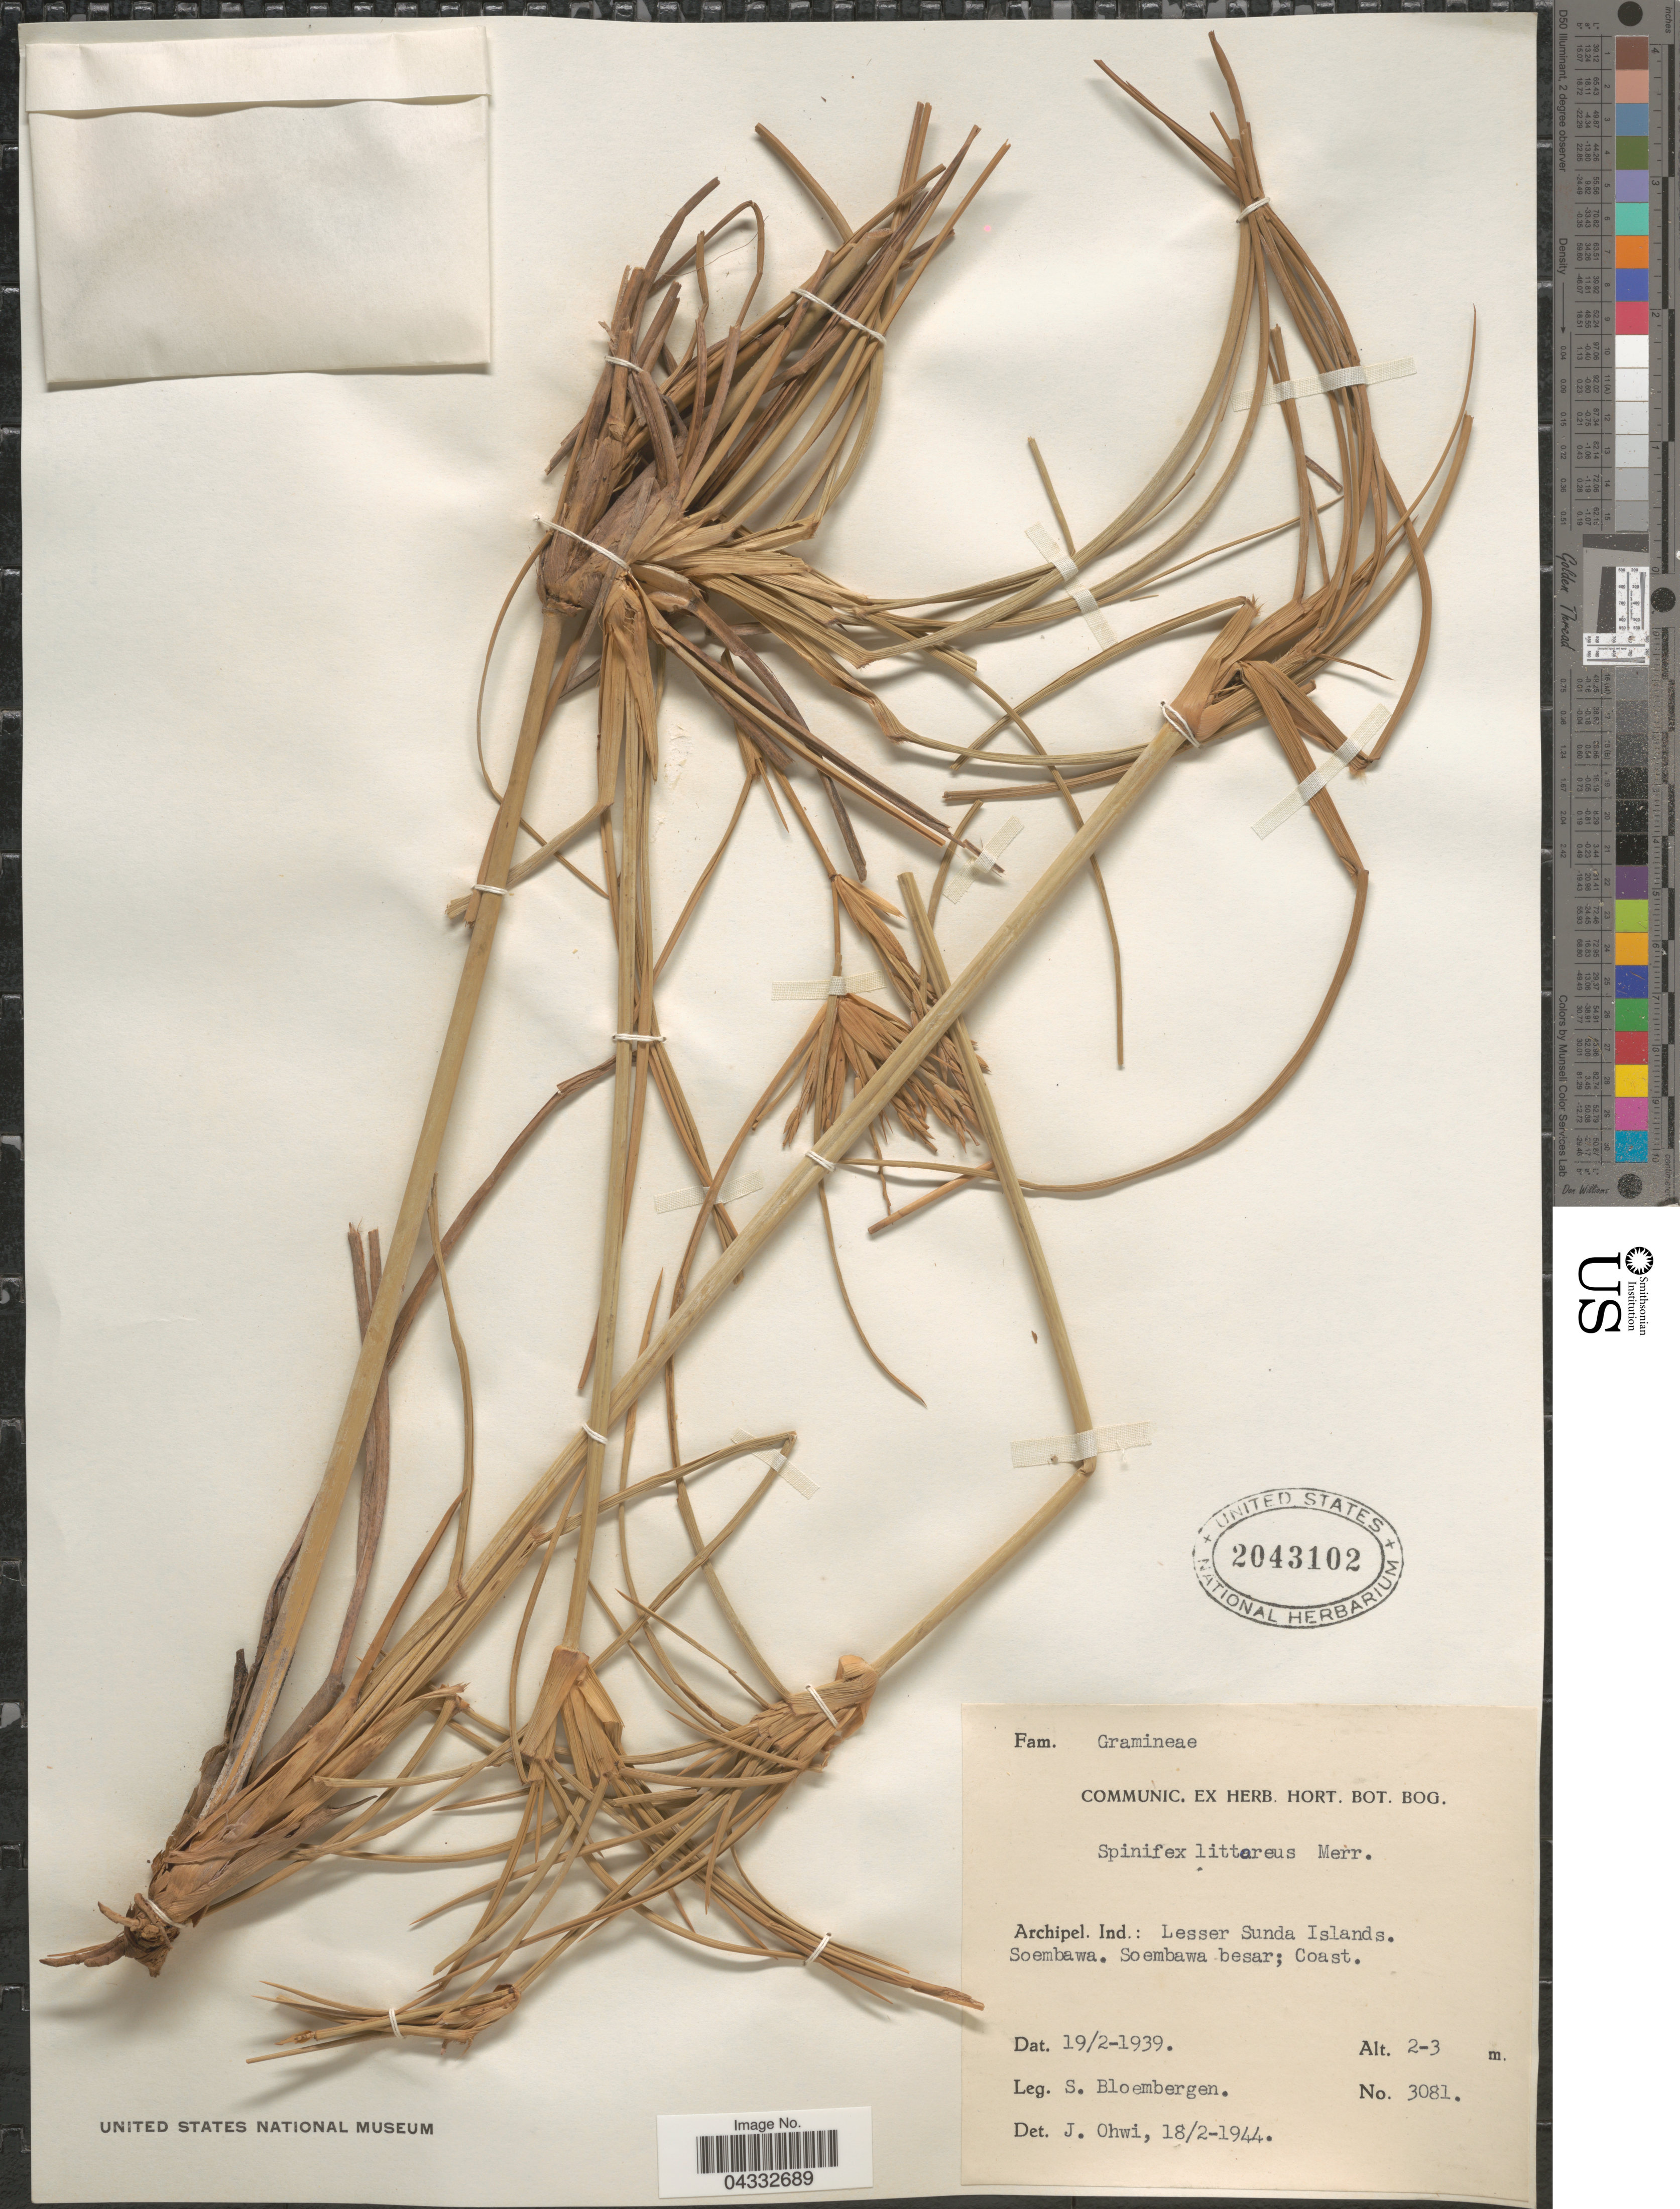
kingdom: Plantae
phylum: Tracheophyta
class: Liliopsida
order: Poales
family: Poaceae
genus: Spinifex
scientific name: Spinifex littoreus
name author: (Burm. f.) Merr.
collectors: S. Bloembergen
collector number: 3081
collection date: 1939-02-19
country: Indonesia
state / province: Nusa Tenggara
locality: Archipel. Ind.: Lesser Sunda Islands. Soembawa. Soembawa besar; Coast.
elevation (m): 2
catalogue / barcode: US 2043102